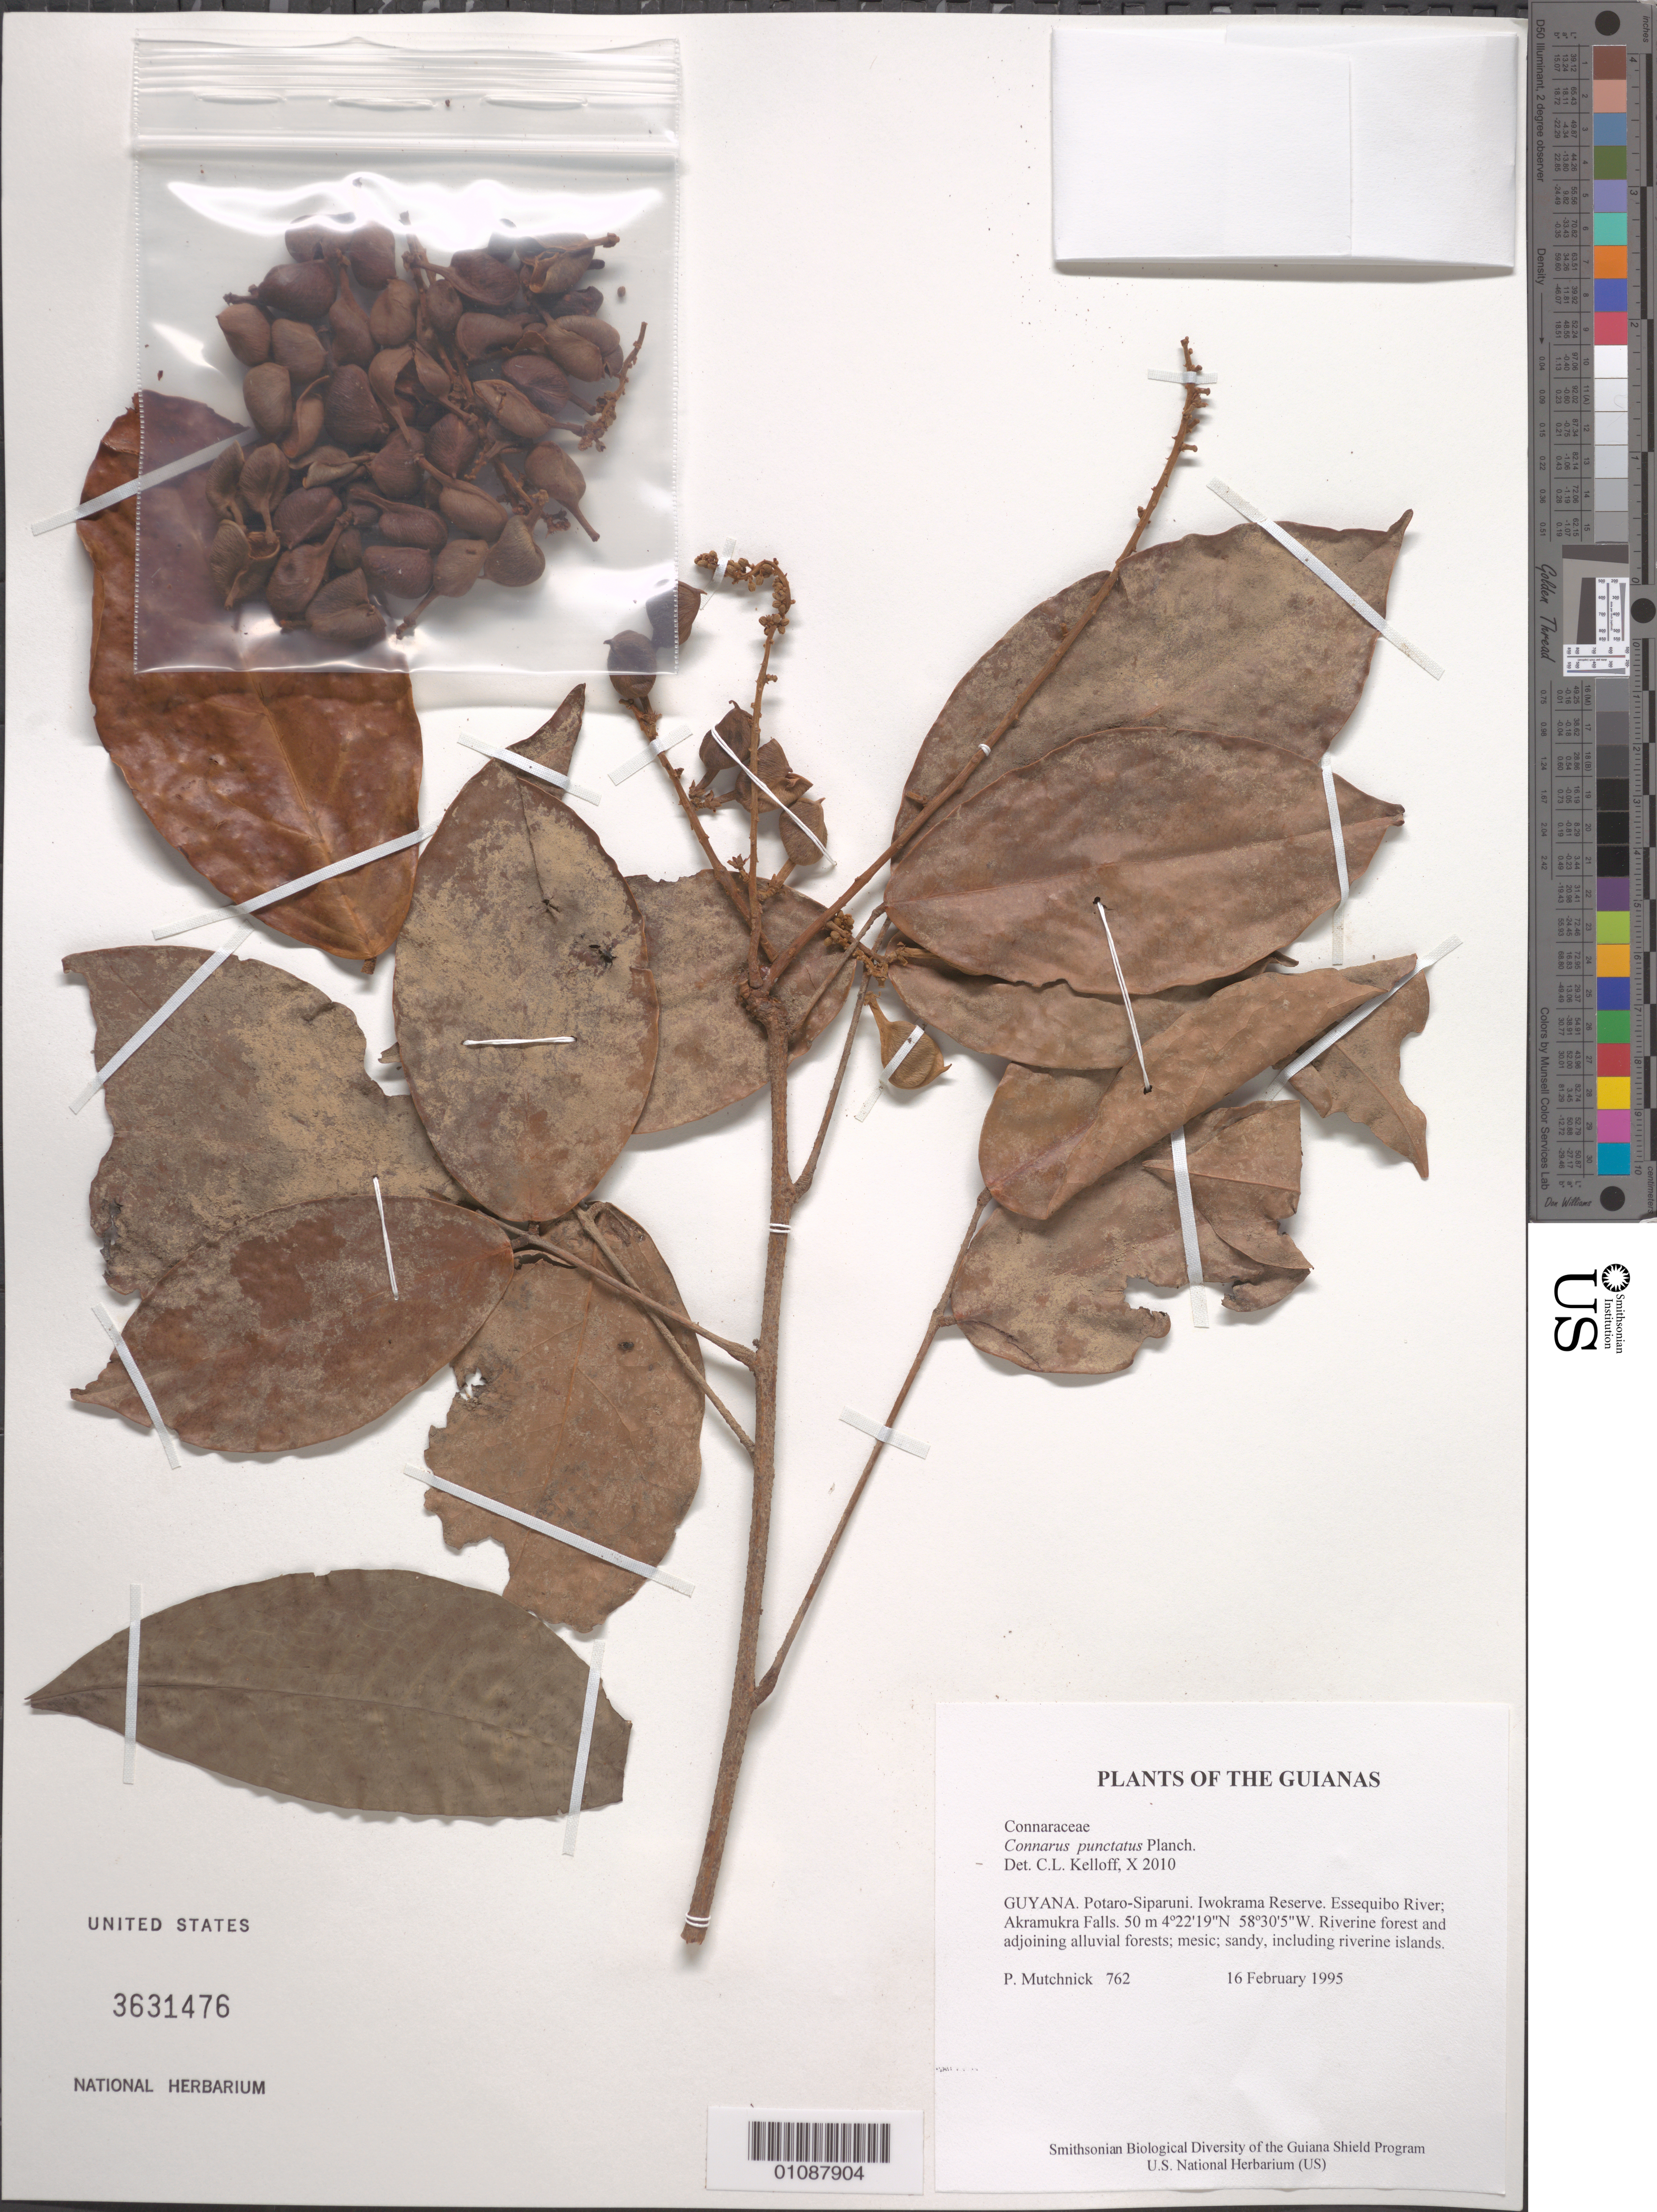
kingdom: Plantae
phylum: Tracheophyta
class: Magnoliopsida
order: Oxalidales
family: Connaraceae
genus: Connarus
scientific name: Connarus punctatus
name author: Planch.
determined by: Kelloff, Carol L., (US), Smithsonian Institution - National Museum of Natural History (UNITED STATES)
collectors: P. Mutchnick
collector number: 762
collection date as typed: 16 February 1995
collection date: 1995-02-16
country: Guyana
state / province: Potaro-Siparuni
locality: Iwokrama Reserve. Essequibo River; Akramukra Falls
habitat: Riverine forest and adjoining alluvial forests; mesic; sandy, including riverine islands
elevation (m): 50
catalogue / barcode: US 3631476